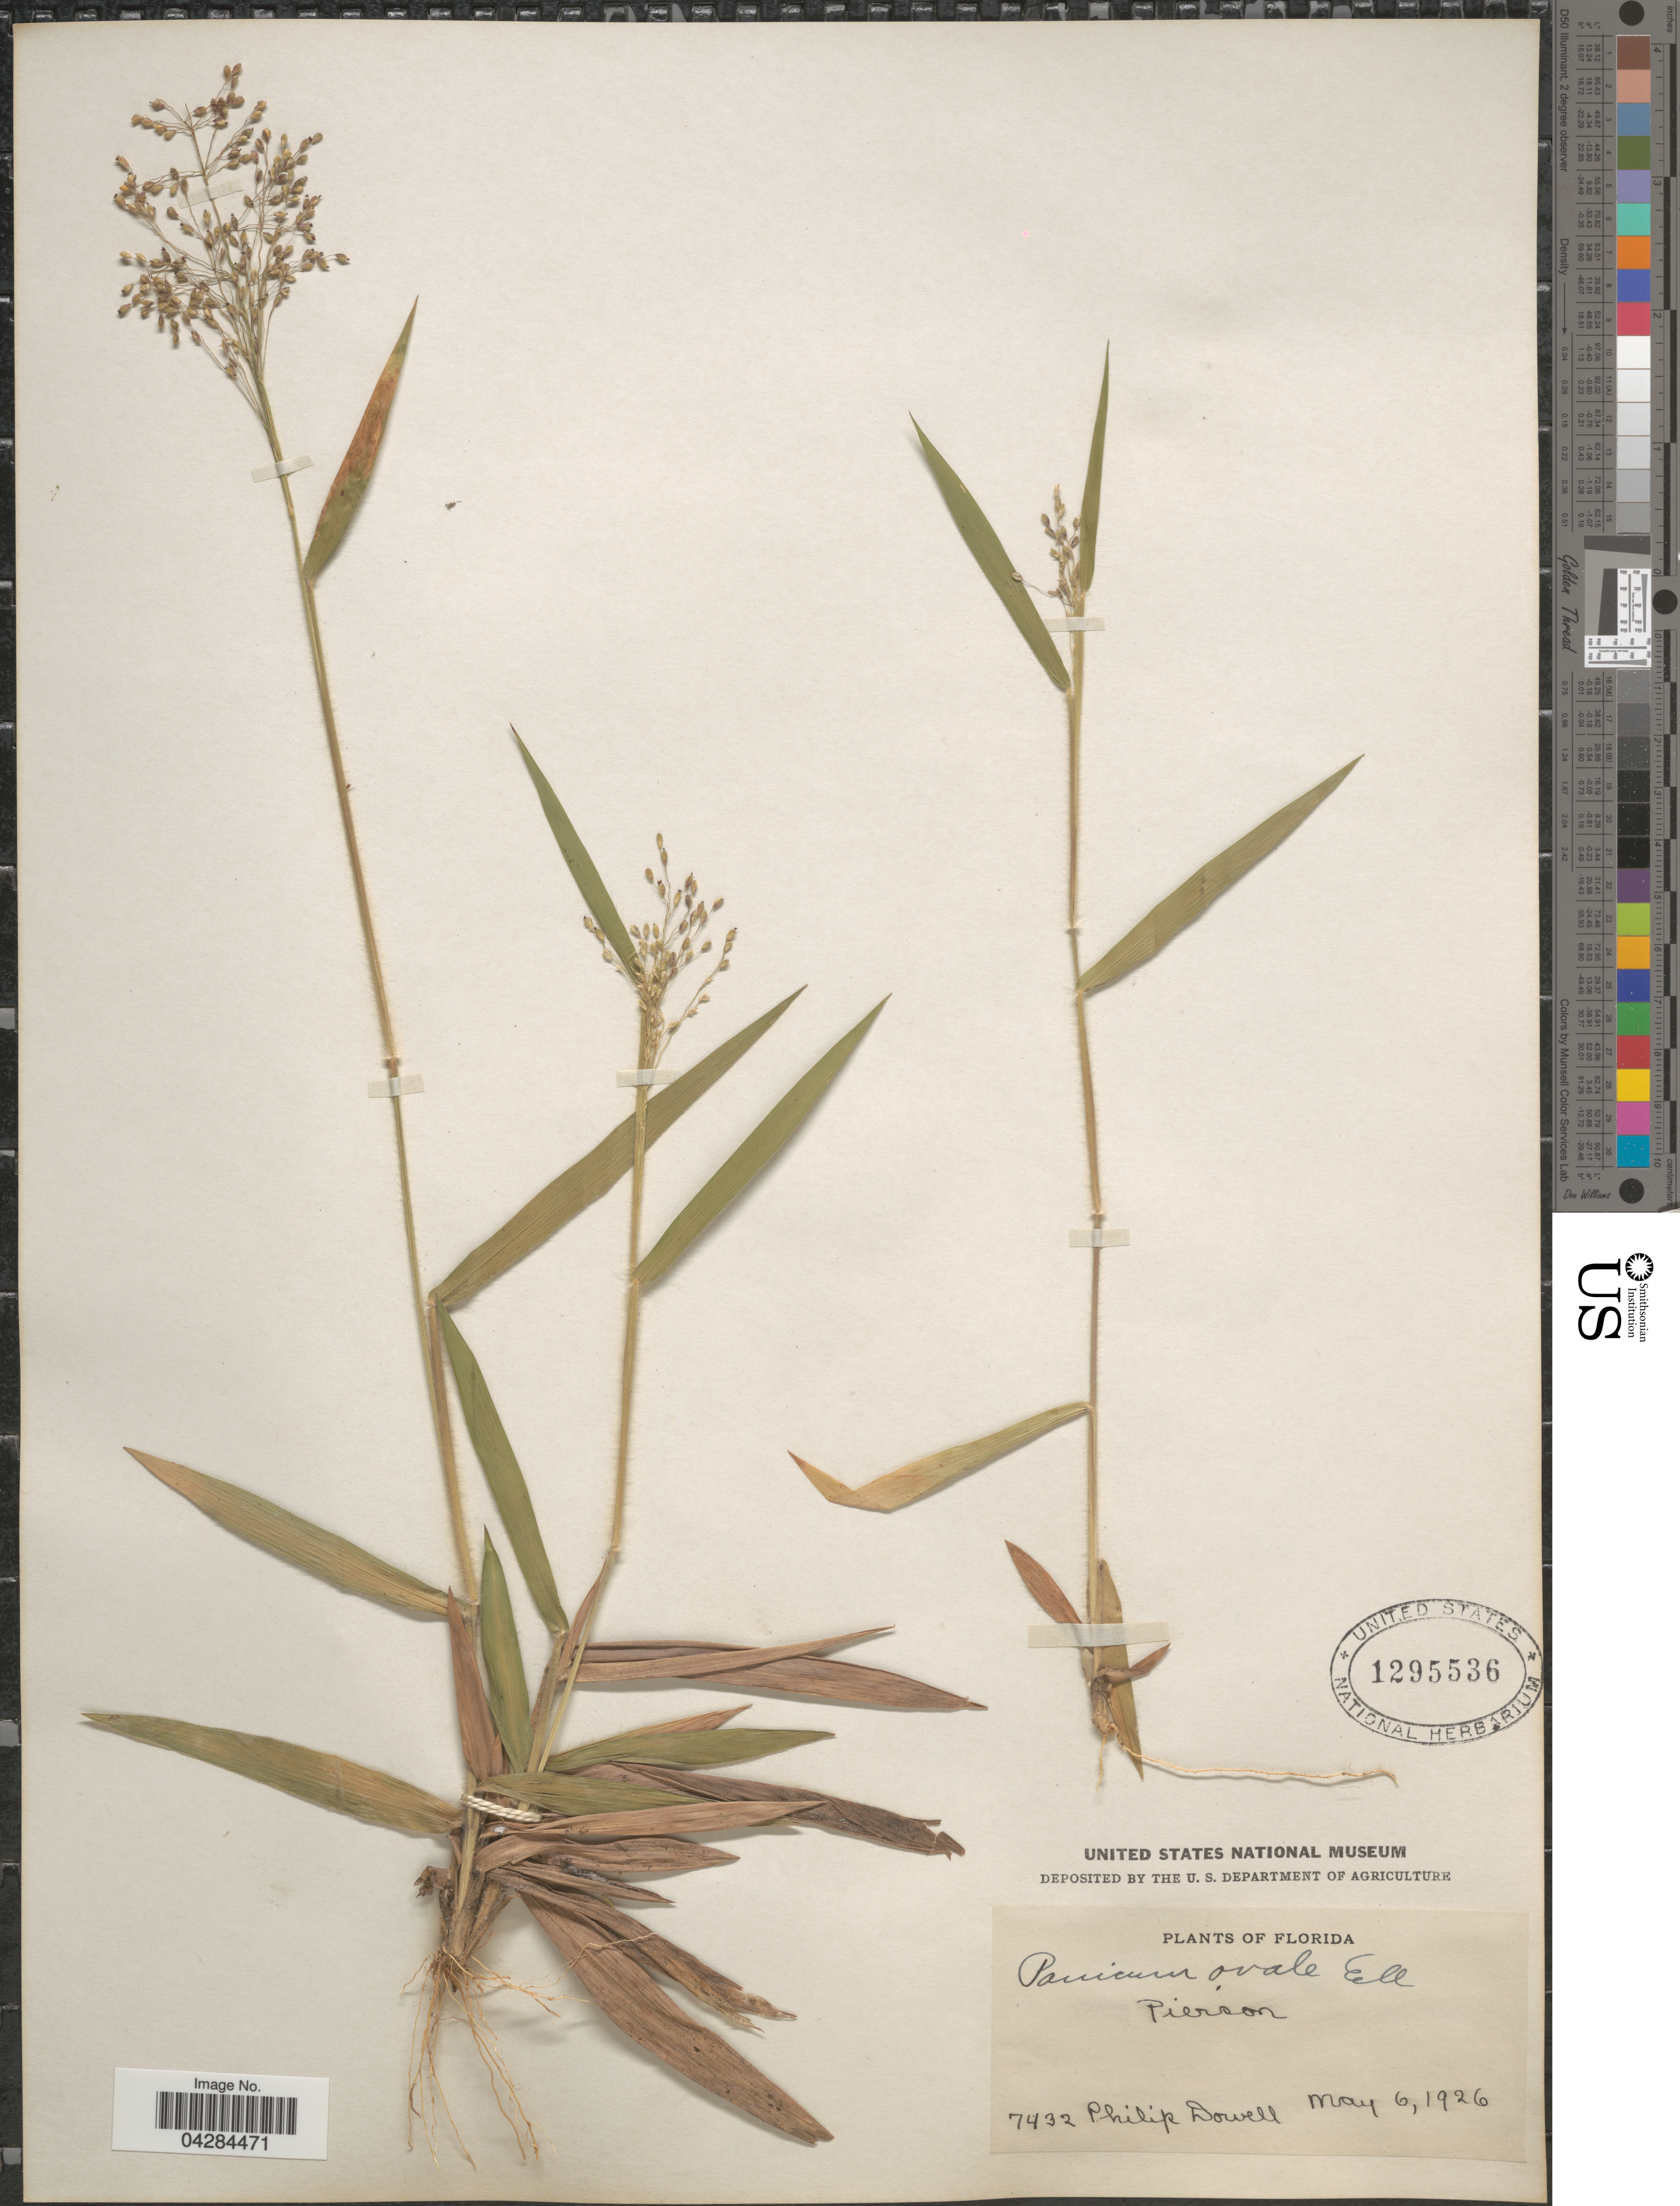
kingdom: Plantae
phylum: Tracheophyta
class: Liliopsida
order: Poales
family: Poaceae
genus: Dichanthelium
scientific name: Dichanthelium ovale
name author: (Elliott) Gould & C.A. Clark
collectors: P. Dowell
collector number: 7432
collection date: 1926-05-06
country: United States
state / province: Florida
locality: Pierson.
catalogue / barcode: US 1295536